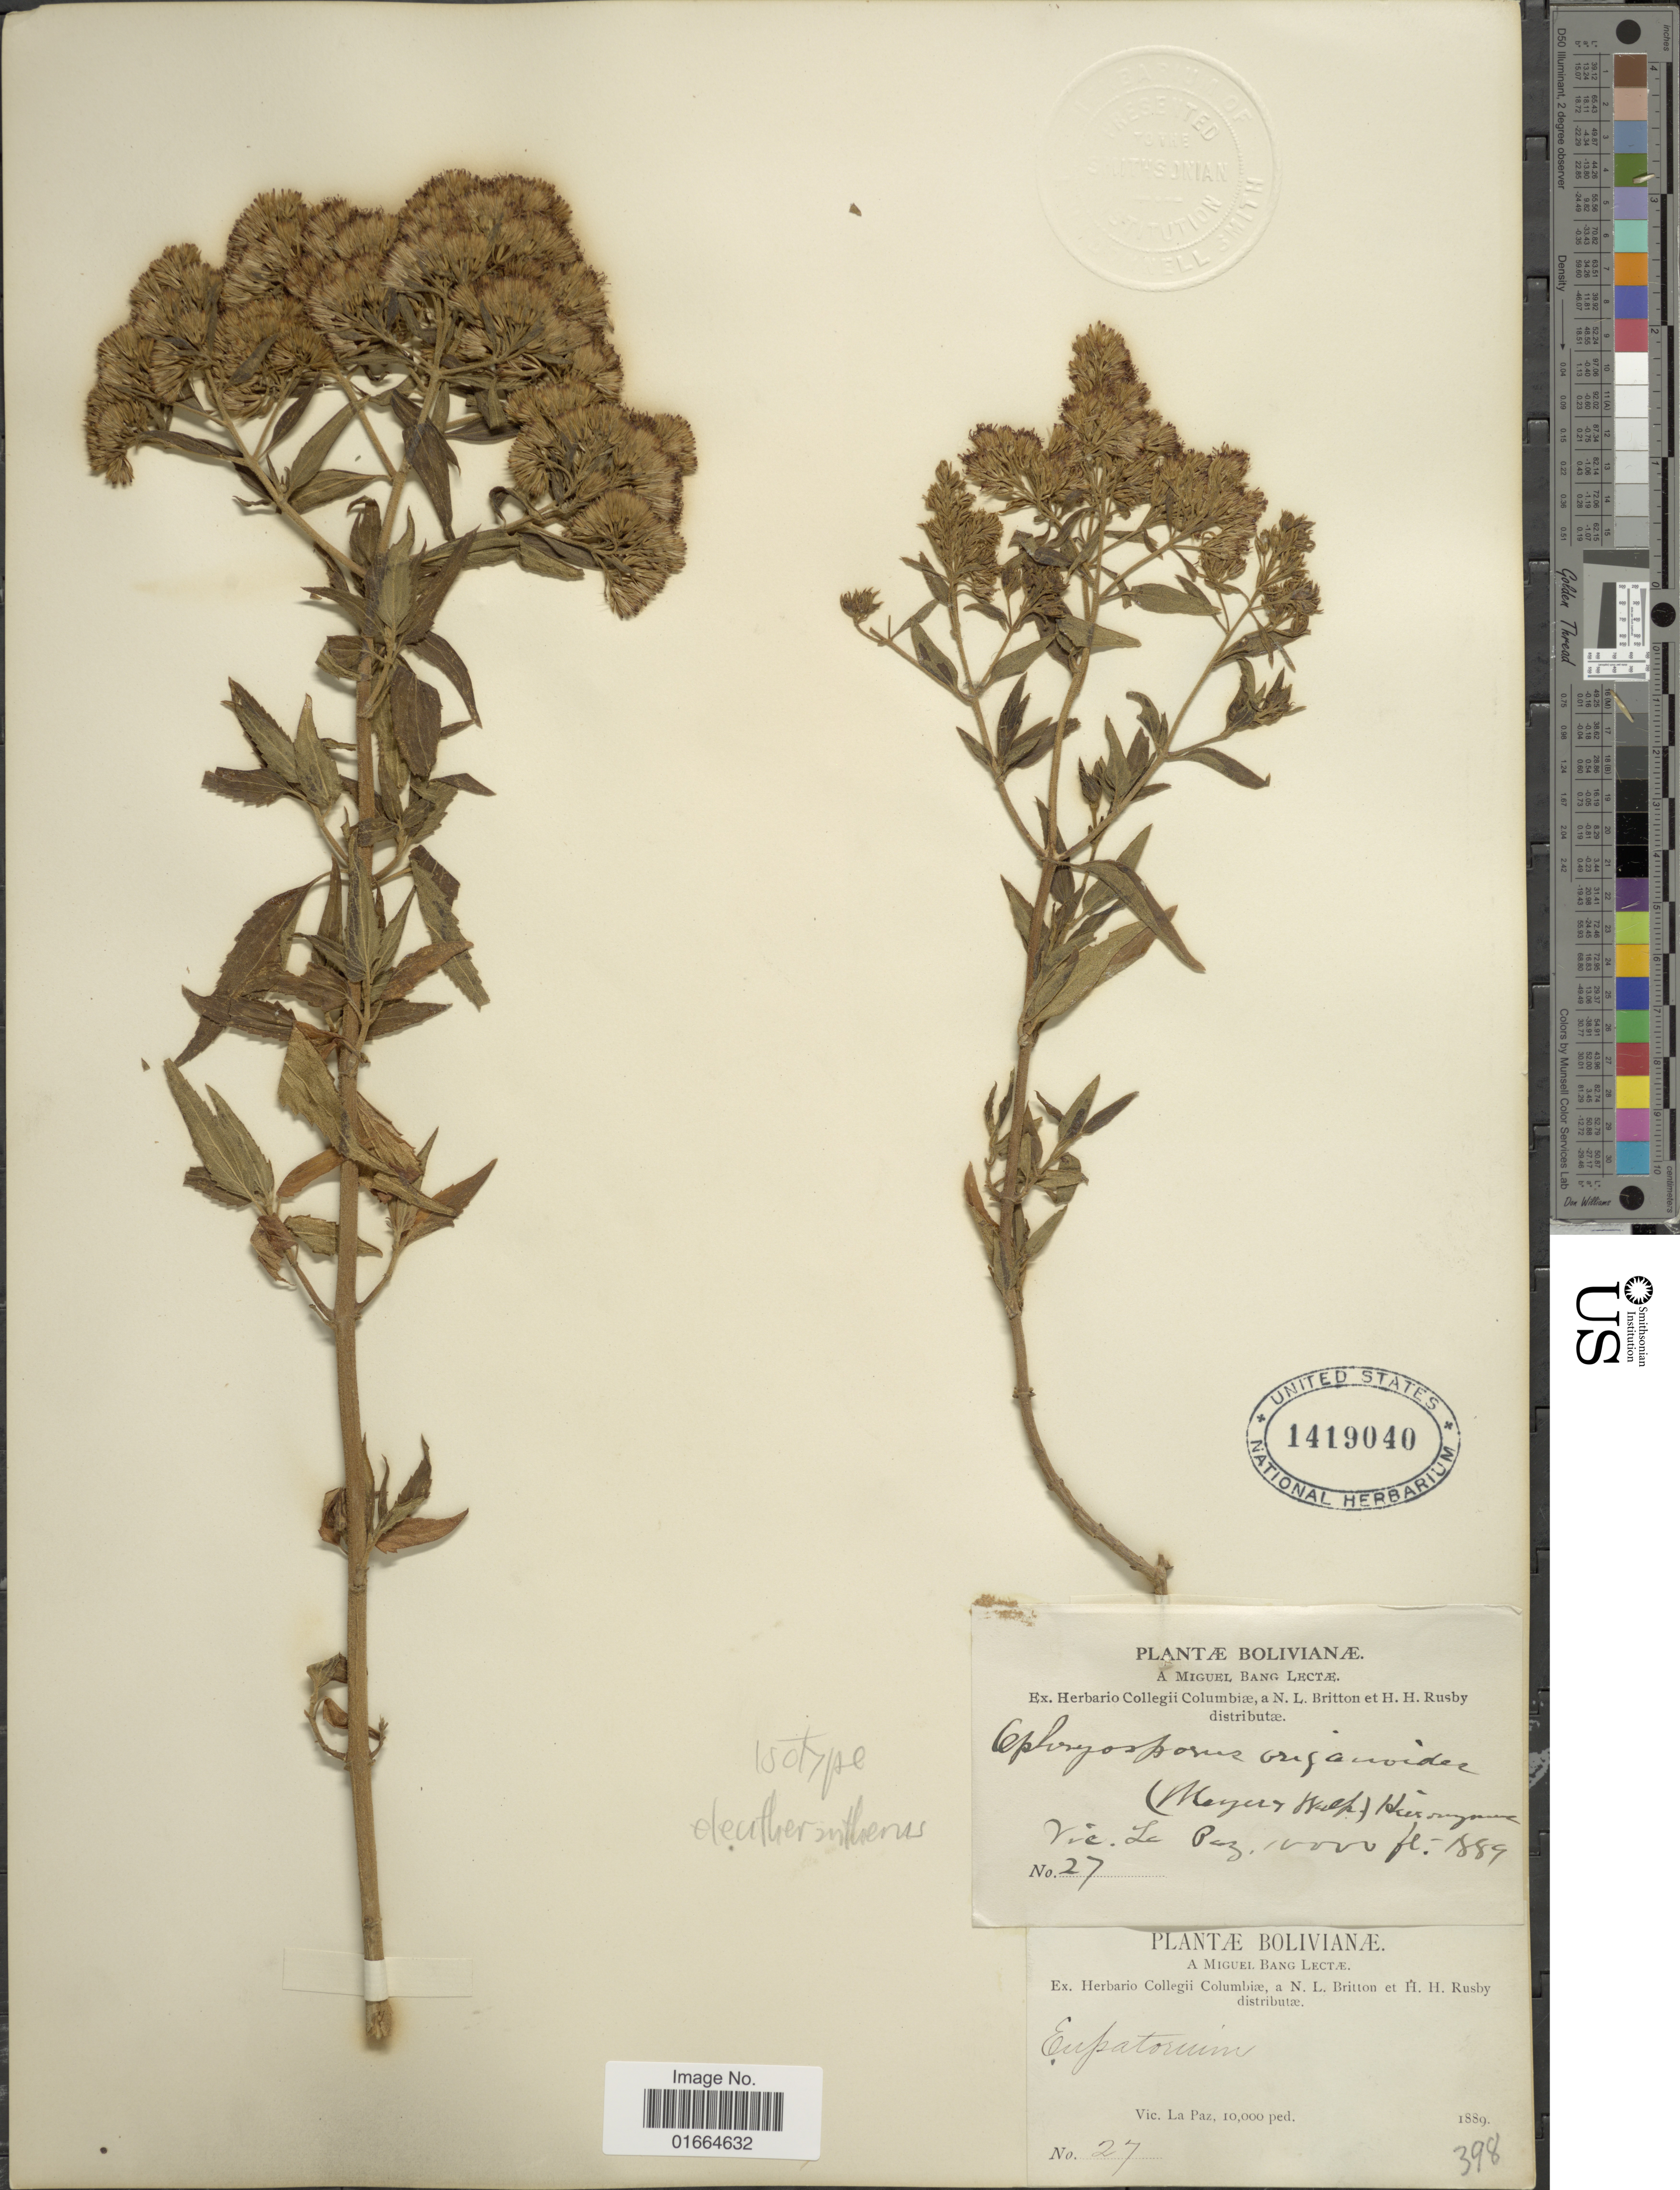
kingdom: Plantae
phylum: Tracheophyta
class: Magnoliopsida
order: Asterales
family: Asteraceae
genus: Ophryosporus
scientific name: Ophryosporus eleutherantherus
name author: (Rusby) B.L. Rob.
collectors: M. Bang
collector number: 27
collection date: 1889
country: Bolivia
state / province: La Paz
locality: Vic. La Paz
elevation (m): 3048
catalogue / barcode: US 1419040